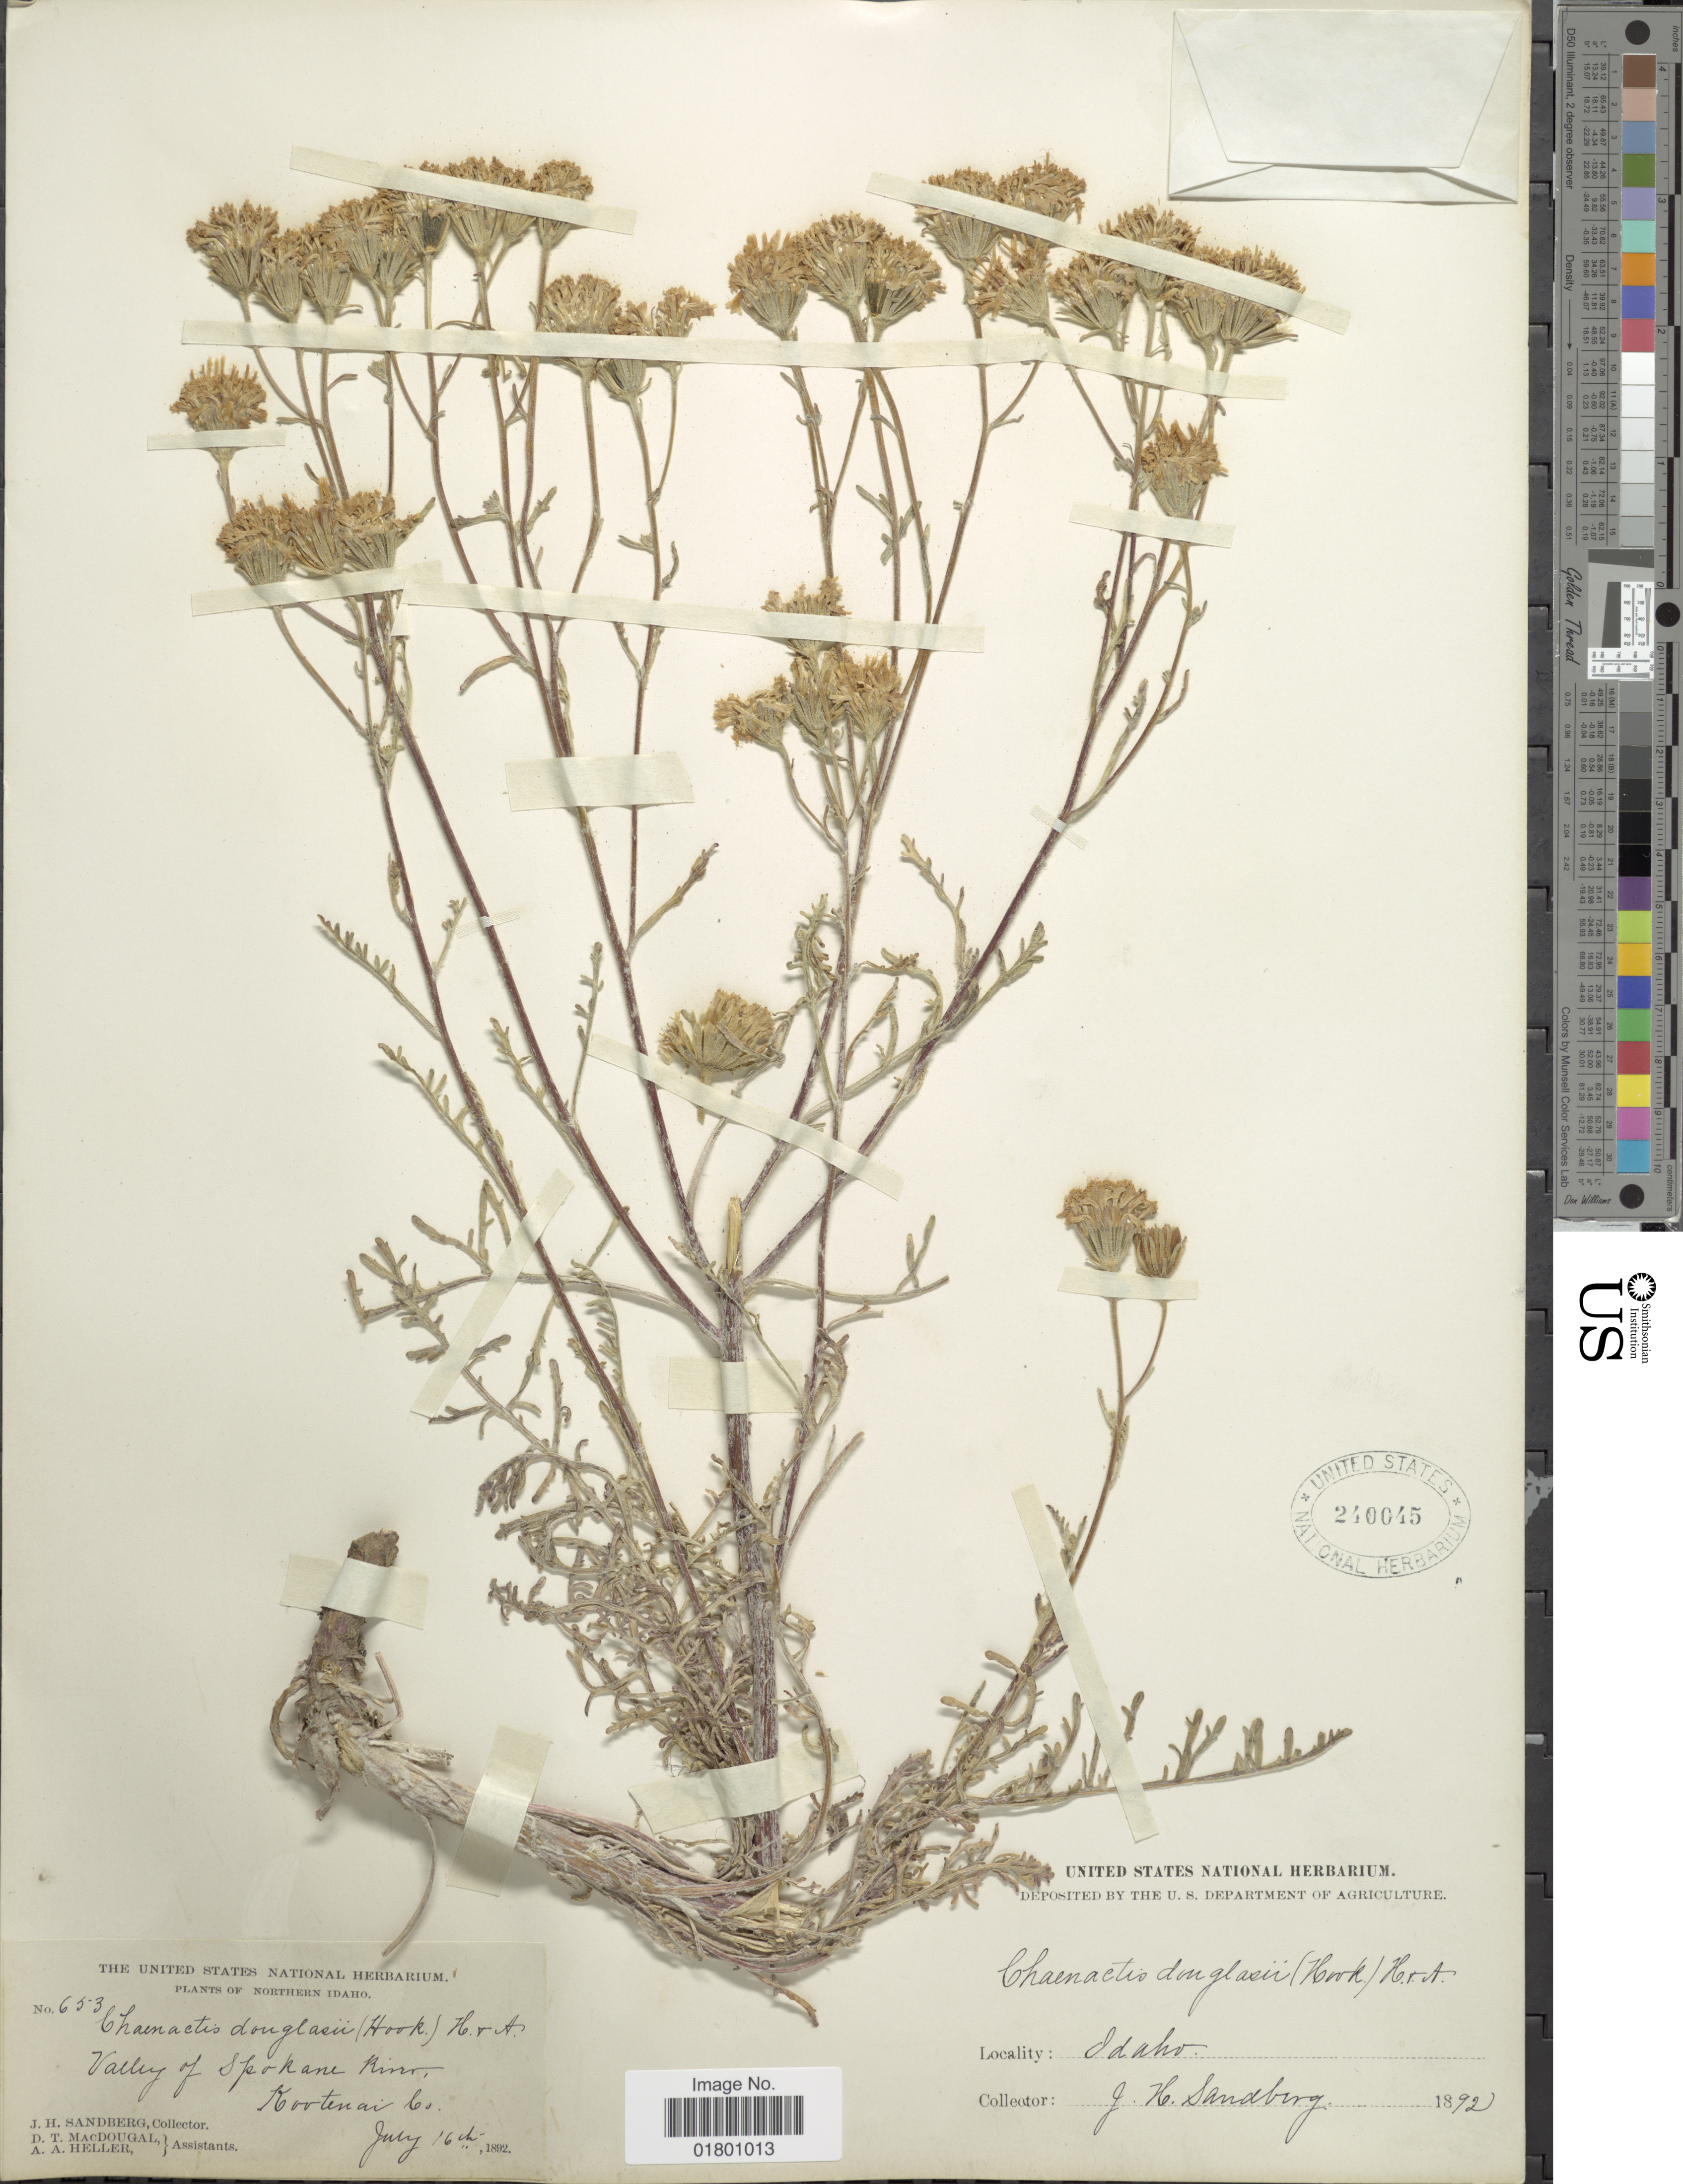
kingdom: Plantae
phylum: Tracheophyta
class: Magnoliopsida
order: Asterales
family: Asteraceae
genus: Chaenactis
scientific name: Chaenactis douglasii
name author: Hook. & Arn.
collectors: J. H. Sandberg, D. T. MacDougal & A. A. Heller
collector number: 653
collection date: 1892-07-16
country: United States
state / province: Idaho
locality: Northern Idaho, Valley of Spokane River, Kootenai Co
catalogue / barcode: US 240045